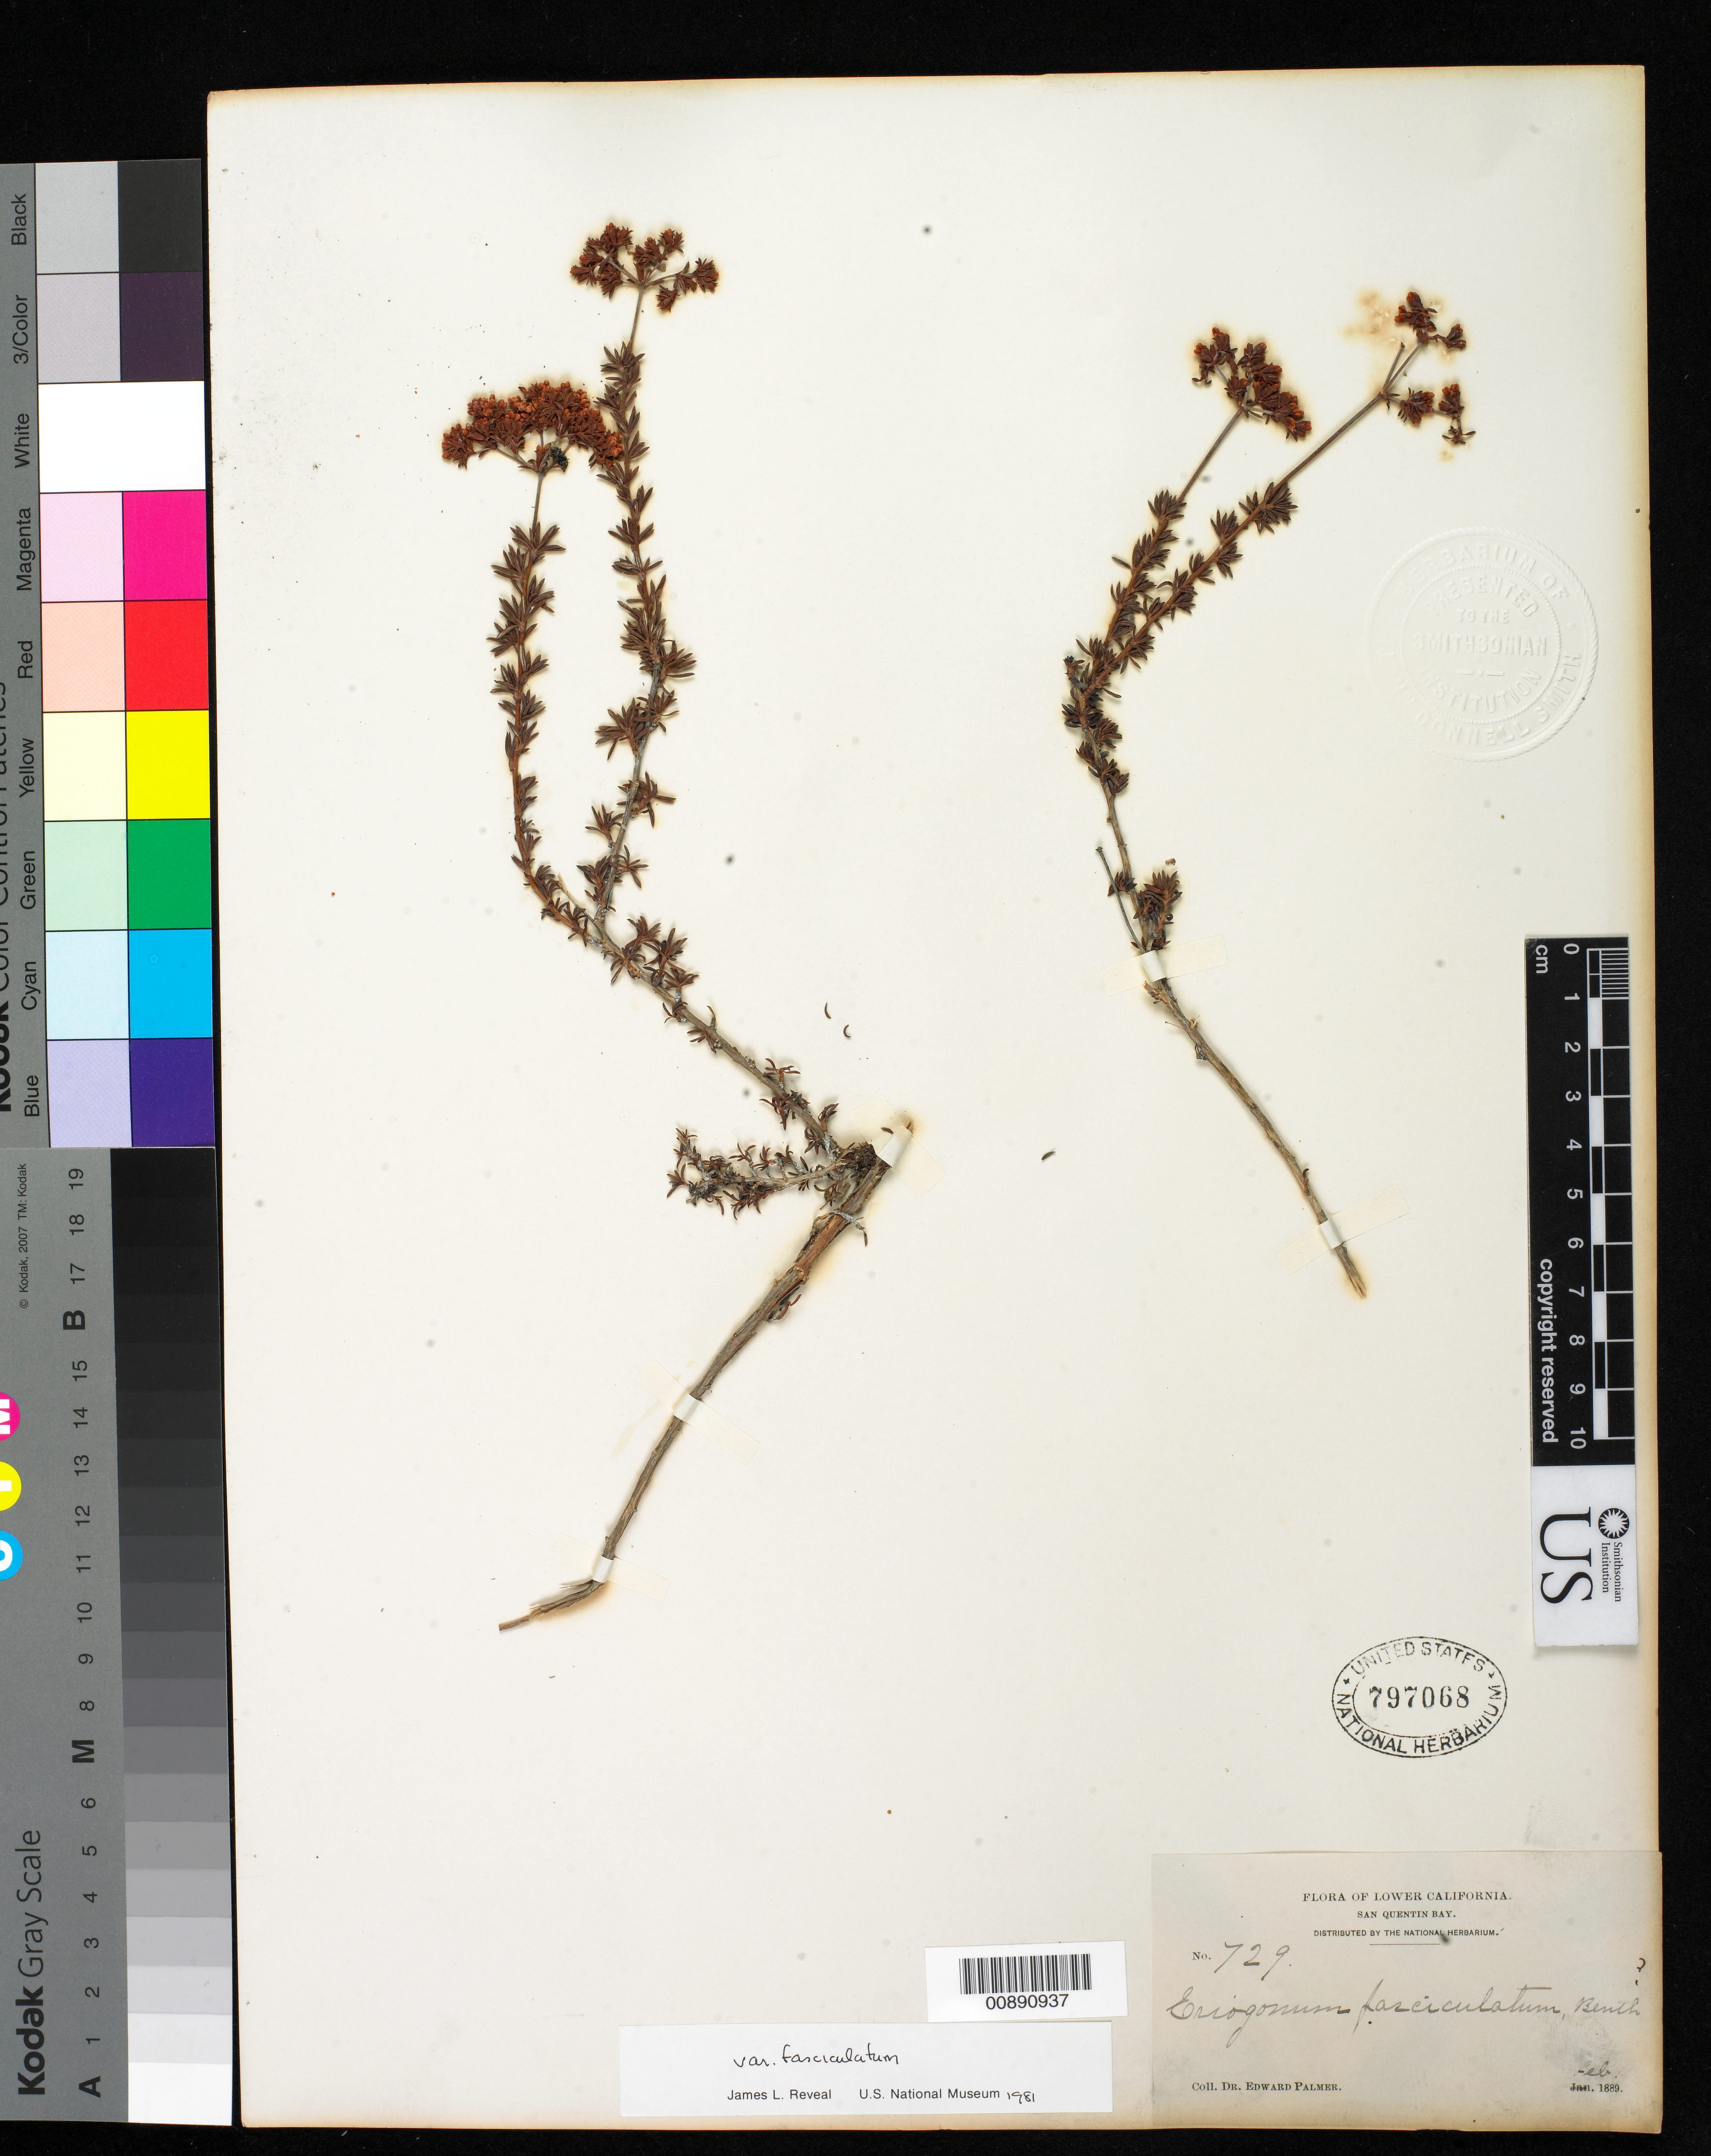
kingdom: Plantae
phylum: Tracheophyta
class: Magnoliopsida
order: Caryophyllales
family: Polygonaceae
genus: Eriogonum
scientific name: Eriogonum fasciculatum var. fasciculatum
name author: Benth.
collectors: E. Palmer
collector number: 729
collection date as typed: Feb 1889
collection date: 1889-02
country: Mexico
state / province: Baja California Norte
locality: San Quentin Bay, Baja California.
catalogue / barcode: US 797068